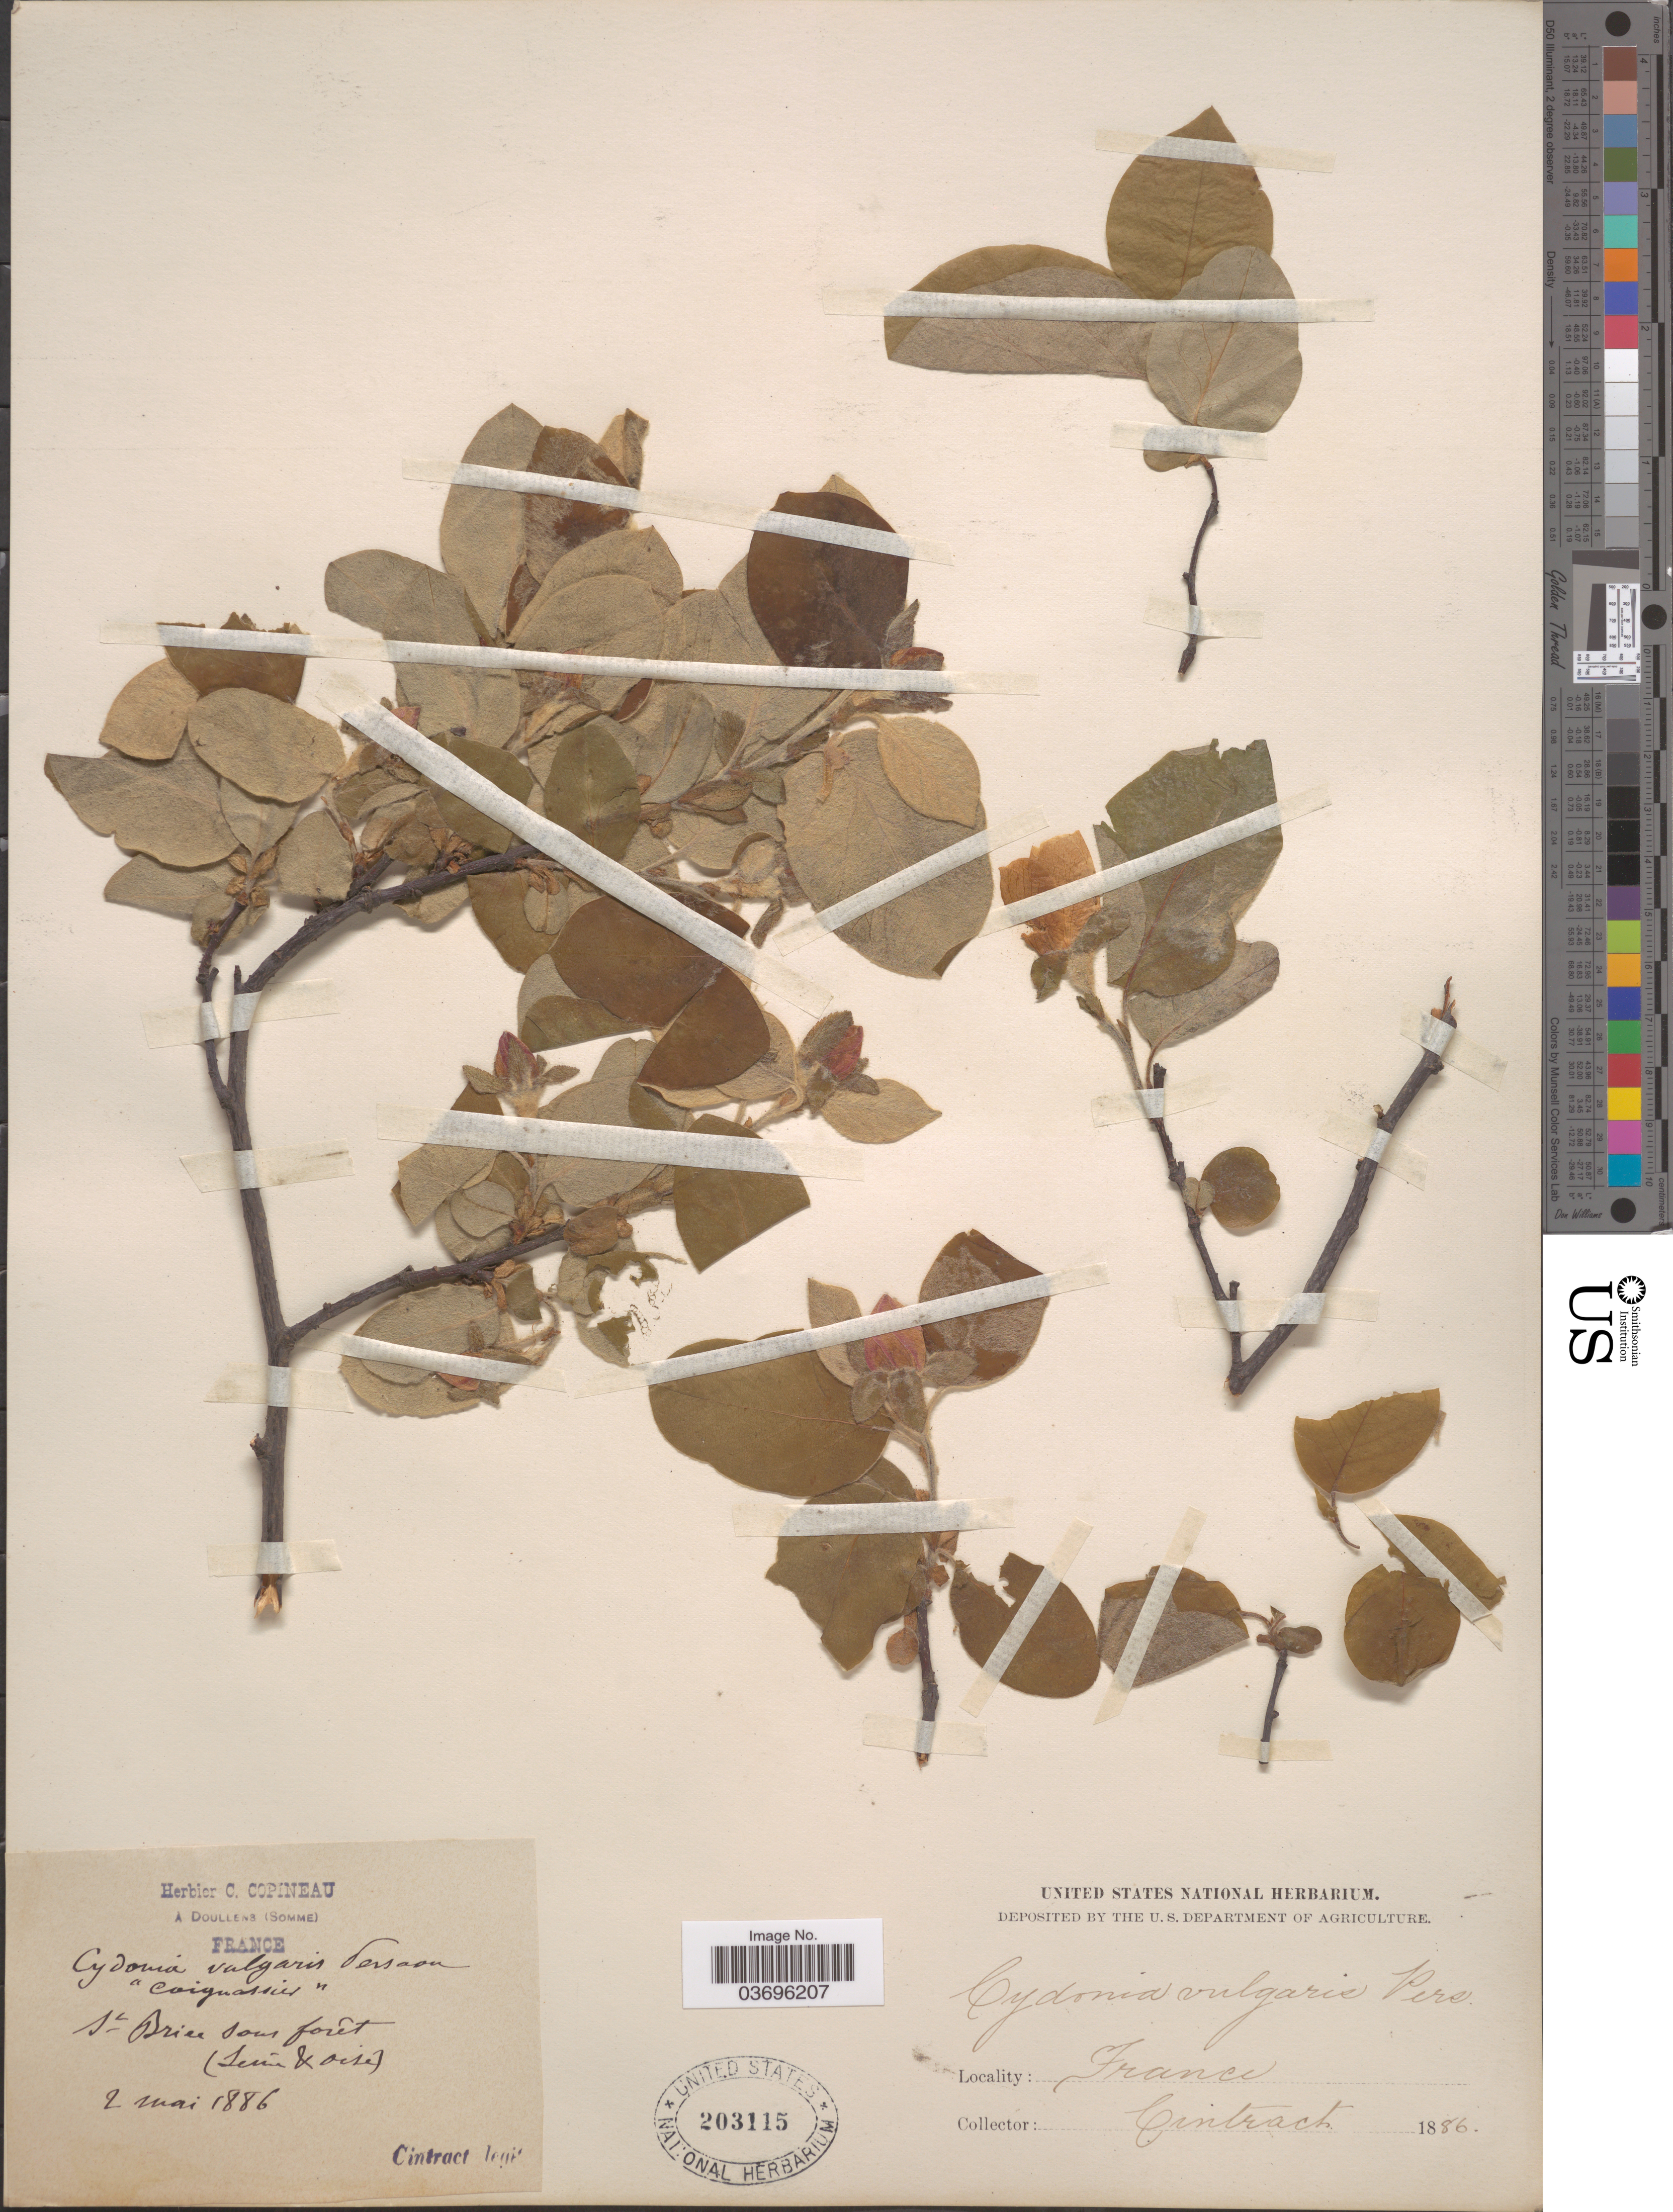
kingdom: Plantae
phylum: Tracheophyta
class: Magnoliopsida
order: Rosales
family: Rosaceae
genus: Cydonia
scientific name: Cydonia vulgaris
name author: Pers.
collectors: Cintract, --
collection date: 1886-05-02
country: France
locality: St Brice sous forêt (Seine & Oise).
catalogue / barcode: US 203115